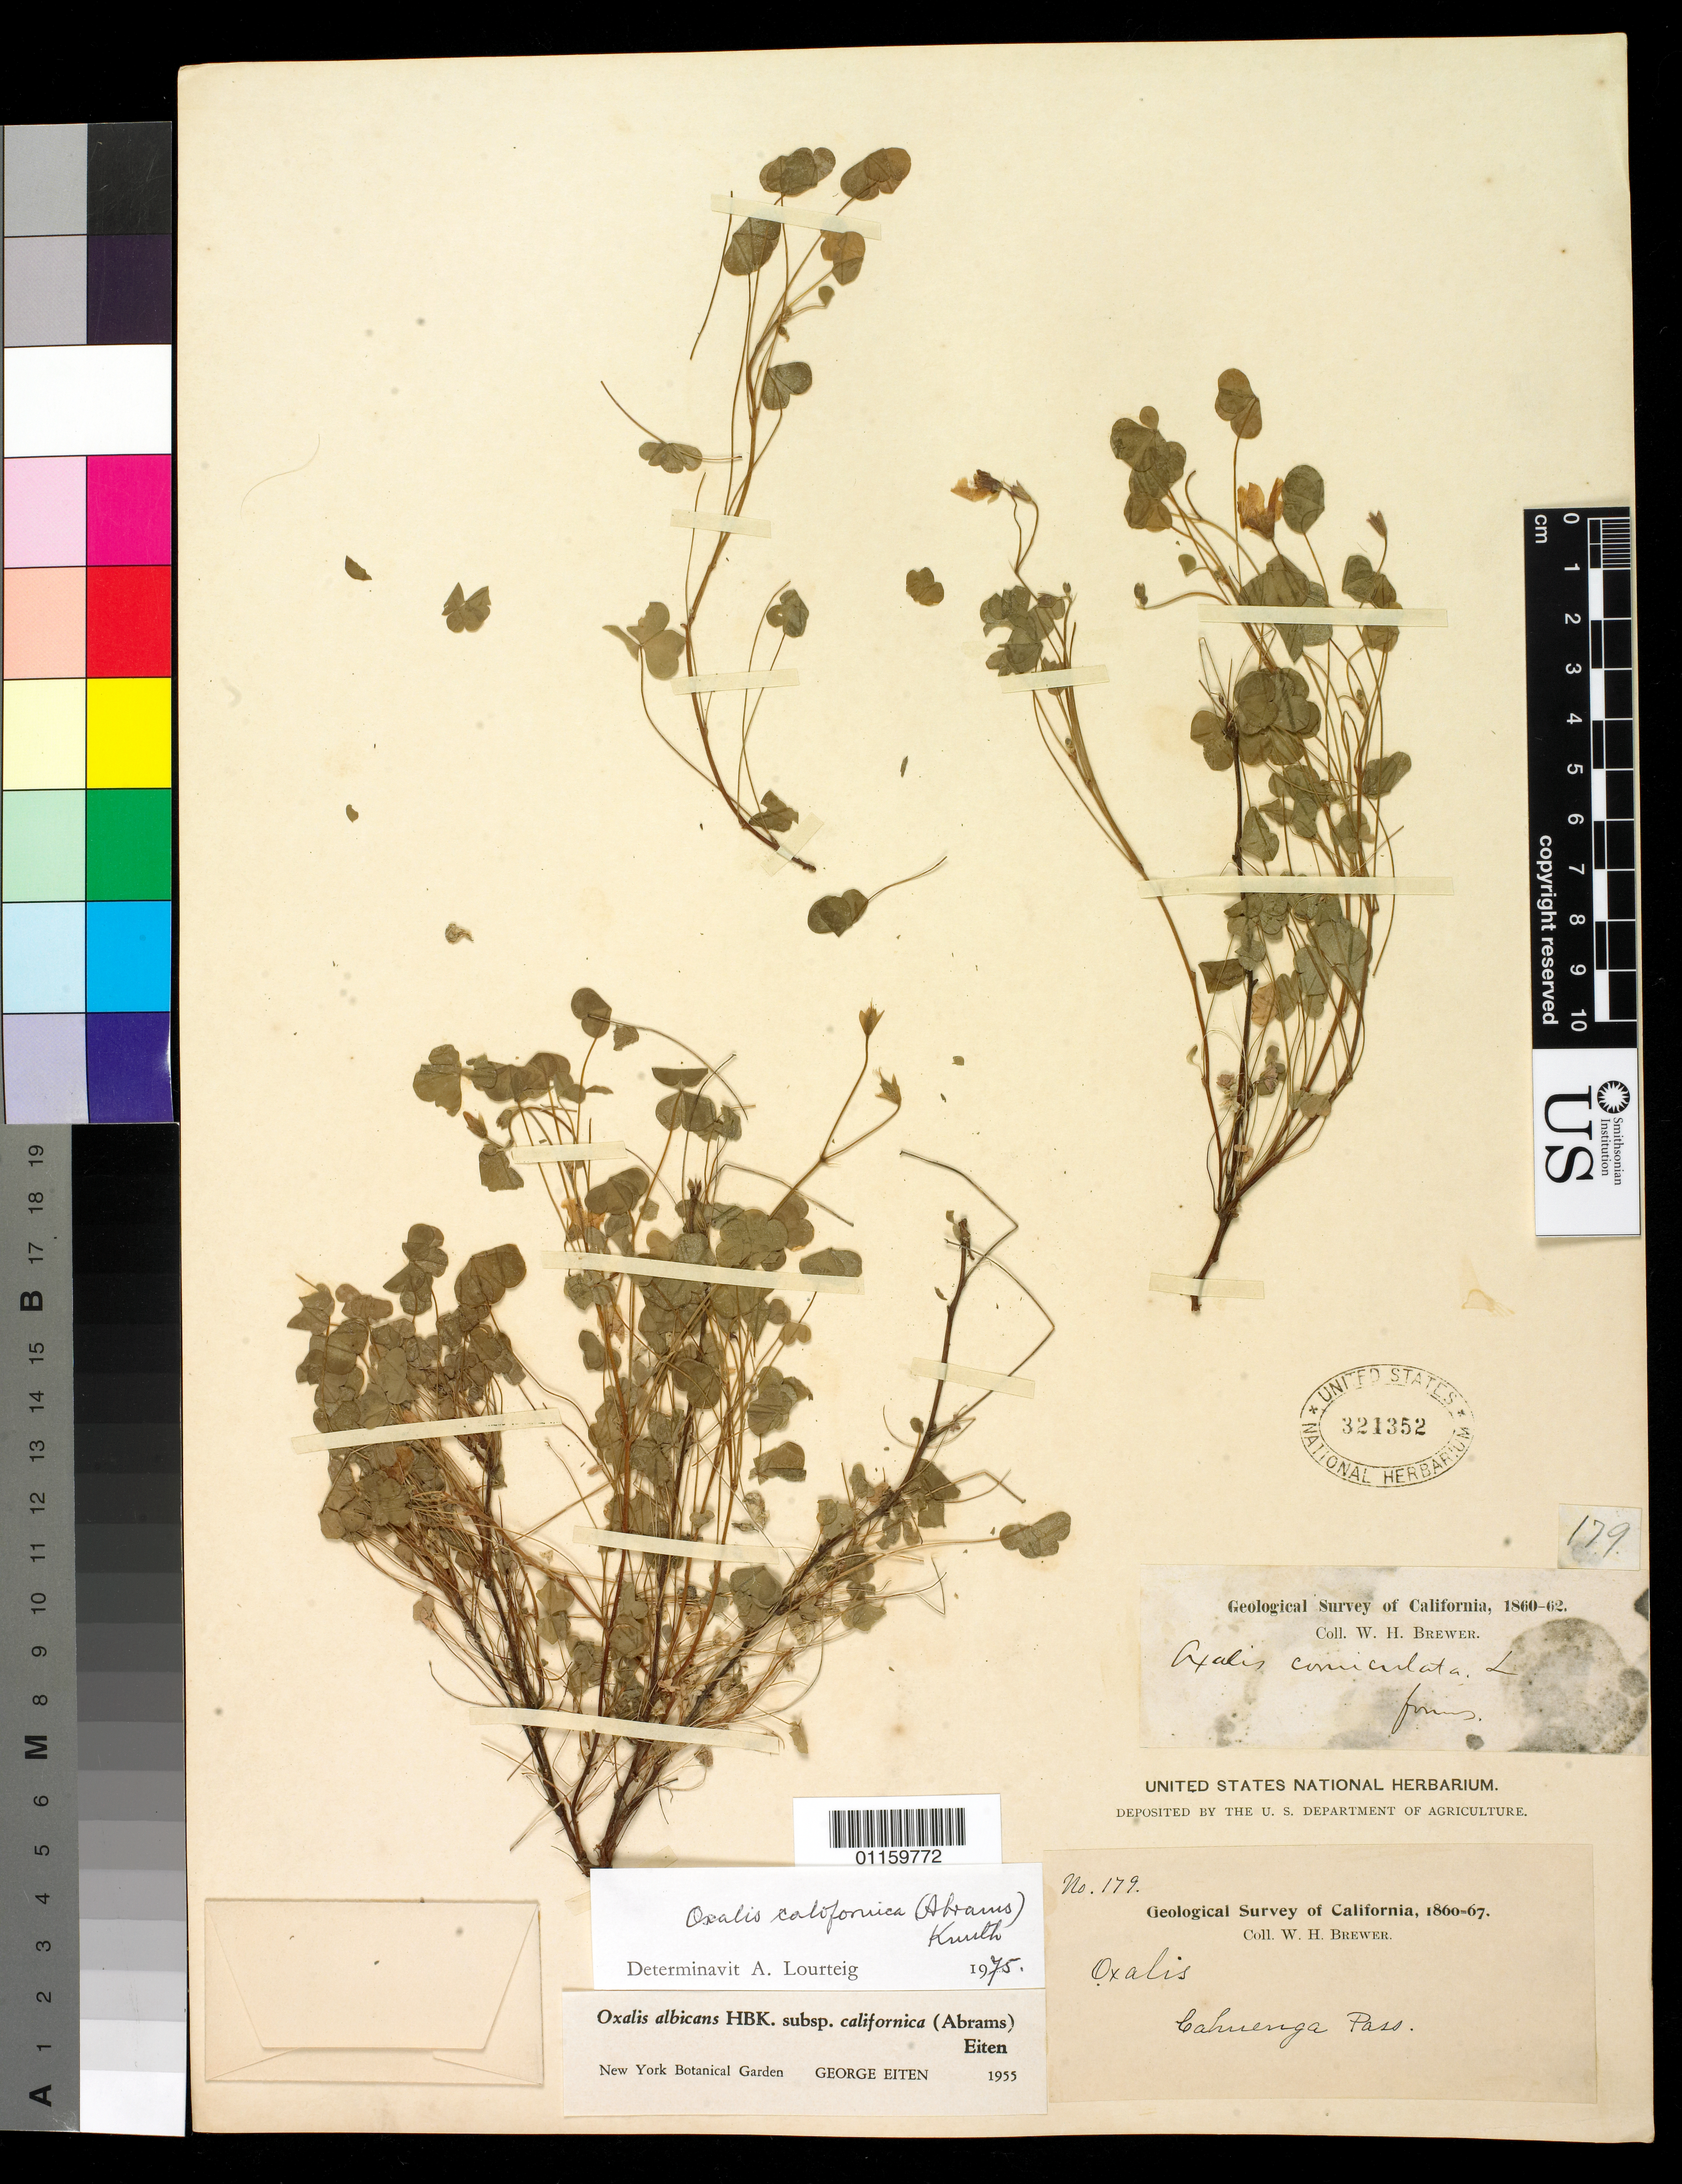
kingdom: Plantae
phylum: Tracheophyta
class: Magnoliopsida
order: Oxalidales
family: Oxalidaceae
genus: Oxalis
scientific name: Oxalis californica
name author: (Abrams) R. Knuth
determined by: Lourteig, A.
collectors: W. H. Brewer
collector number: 179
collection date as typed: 1860 to -- --- 1867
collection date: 1860/1867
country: United States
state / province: California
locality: Cahuenga Pass.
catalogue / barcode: US 321352